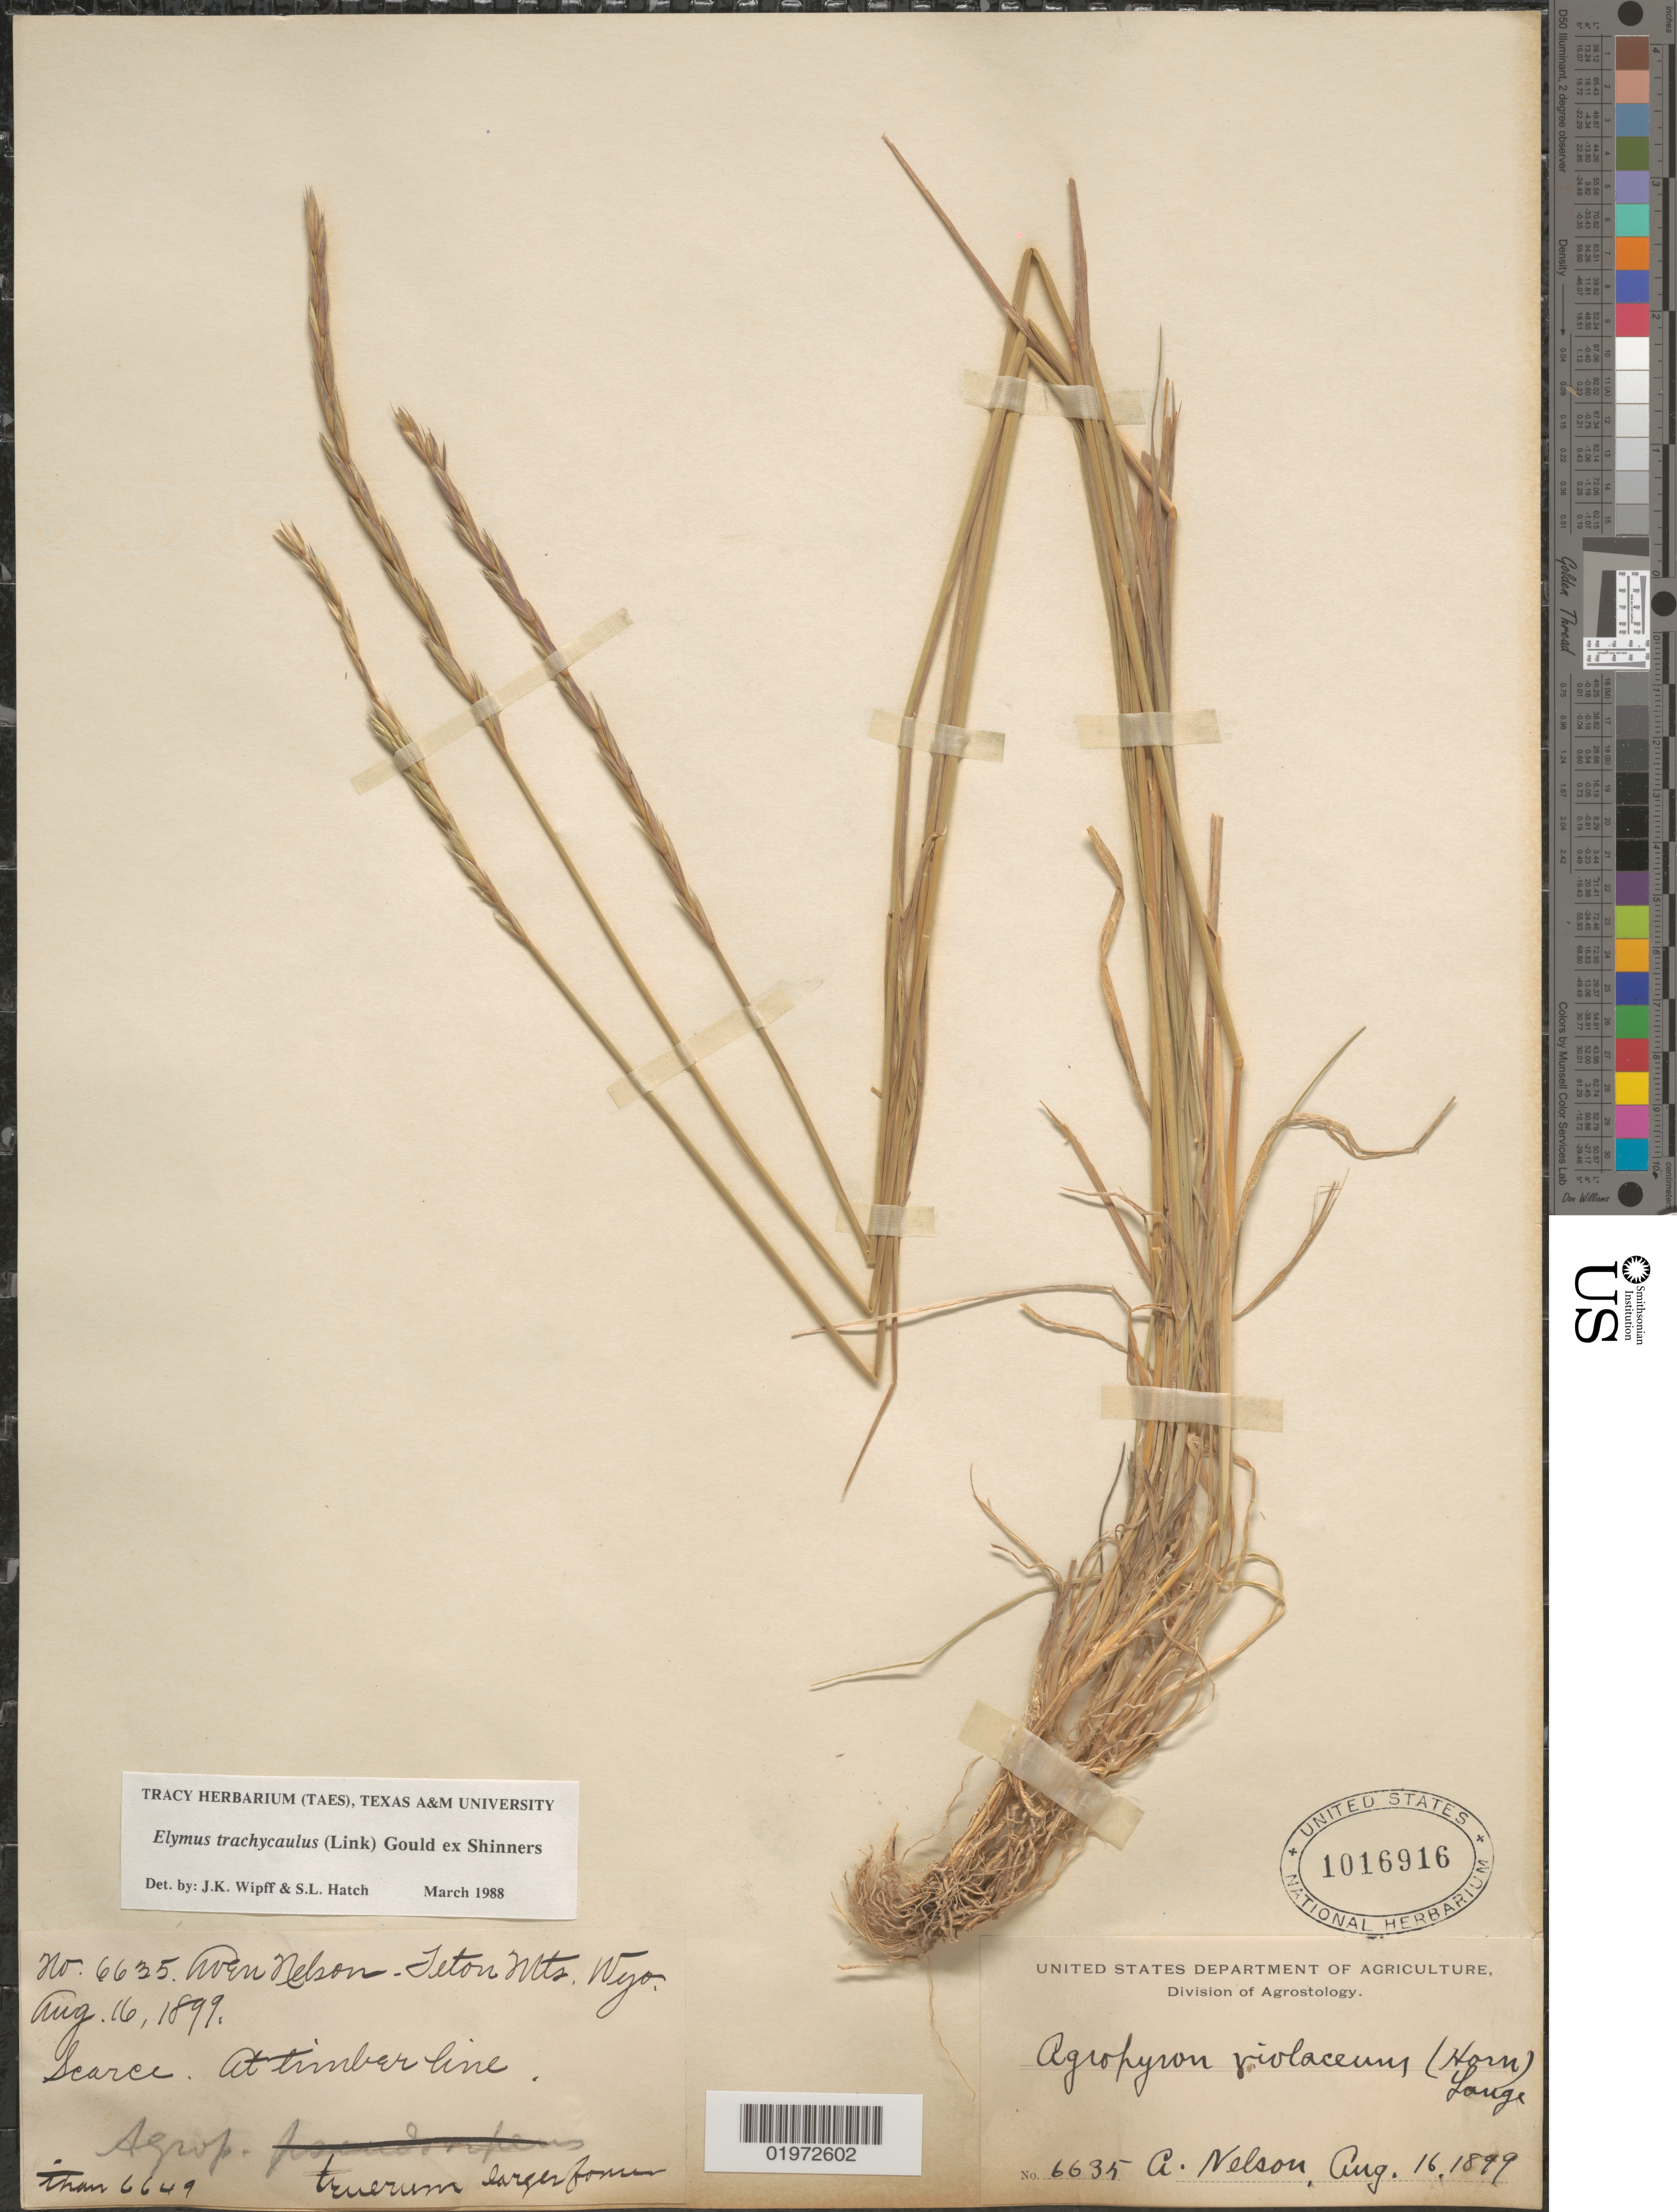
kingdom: Plantae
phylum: Tracheophyta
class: Liliopsida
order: Poales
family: Poaceae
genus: Elymus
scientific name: Elymus trachycaulus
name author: (Link) Gould ex Shinners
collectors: A. Nelson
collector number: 6635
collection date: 1899-08-16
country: United States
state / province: Wyoming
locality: Teton Mts.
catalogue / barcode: US 1016916